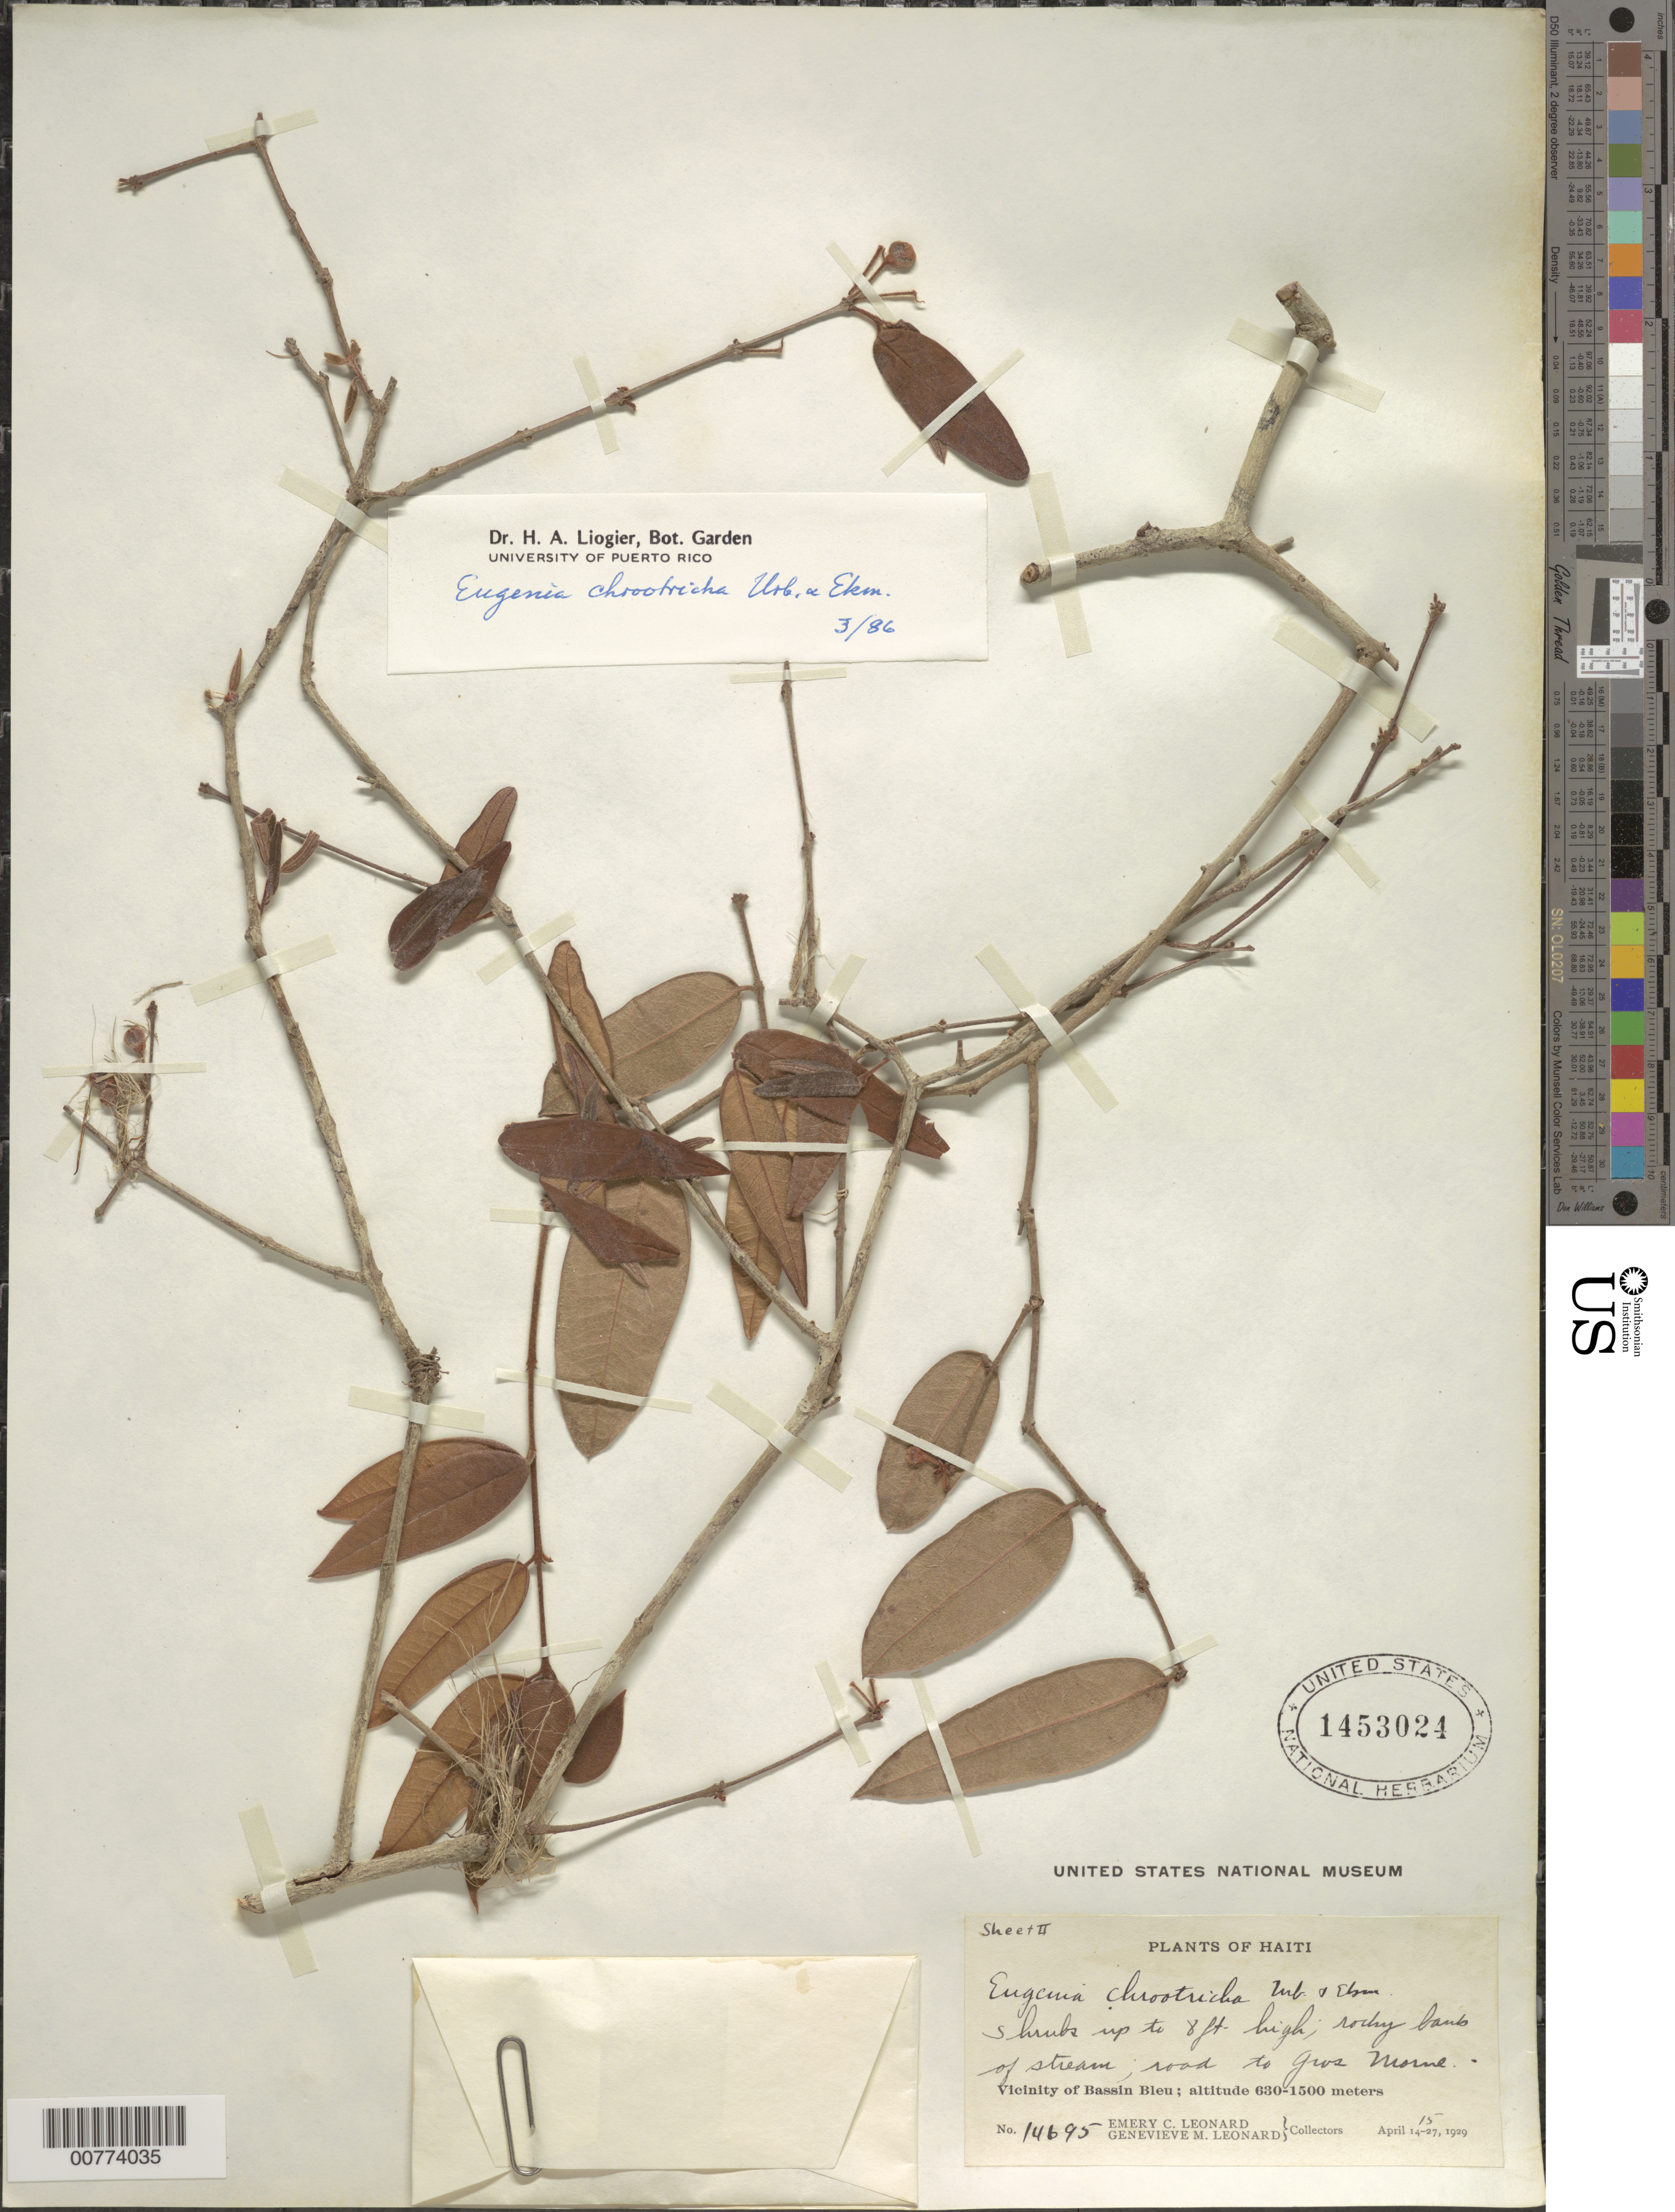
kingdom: Plantae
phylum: Tracheophyta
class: Magnoliopsida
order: Myrtales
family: Myrtaceae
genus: Eugenia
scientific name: Eugenia chrootricha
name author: Urb. & Ekman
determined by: Liogier, Alain H.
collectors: E. C. Leonard & G. M. Leonard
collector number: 14695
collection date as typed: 15 Apr 1929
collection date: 1929-04-15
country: Haiti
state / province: Nord-Ouest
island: Hispaniola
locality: Vicinity of Bassin Bleu, road to Gros Morne.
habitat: Rocky banks of stream.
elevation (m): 630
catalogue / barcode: US 1453024